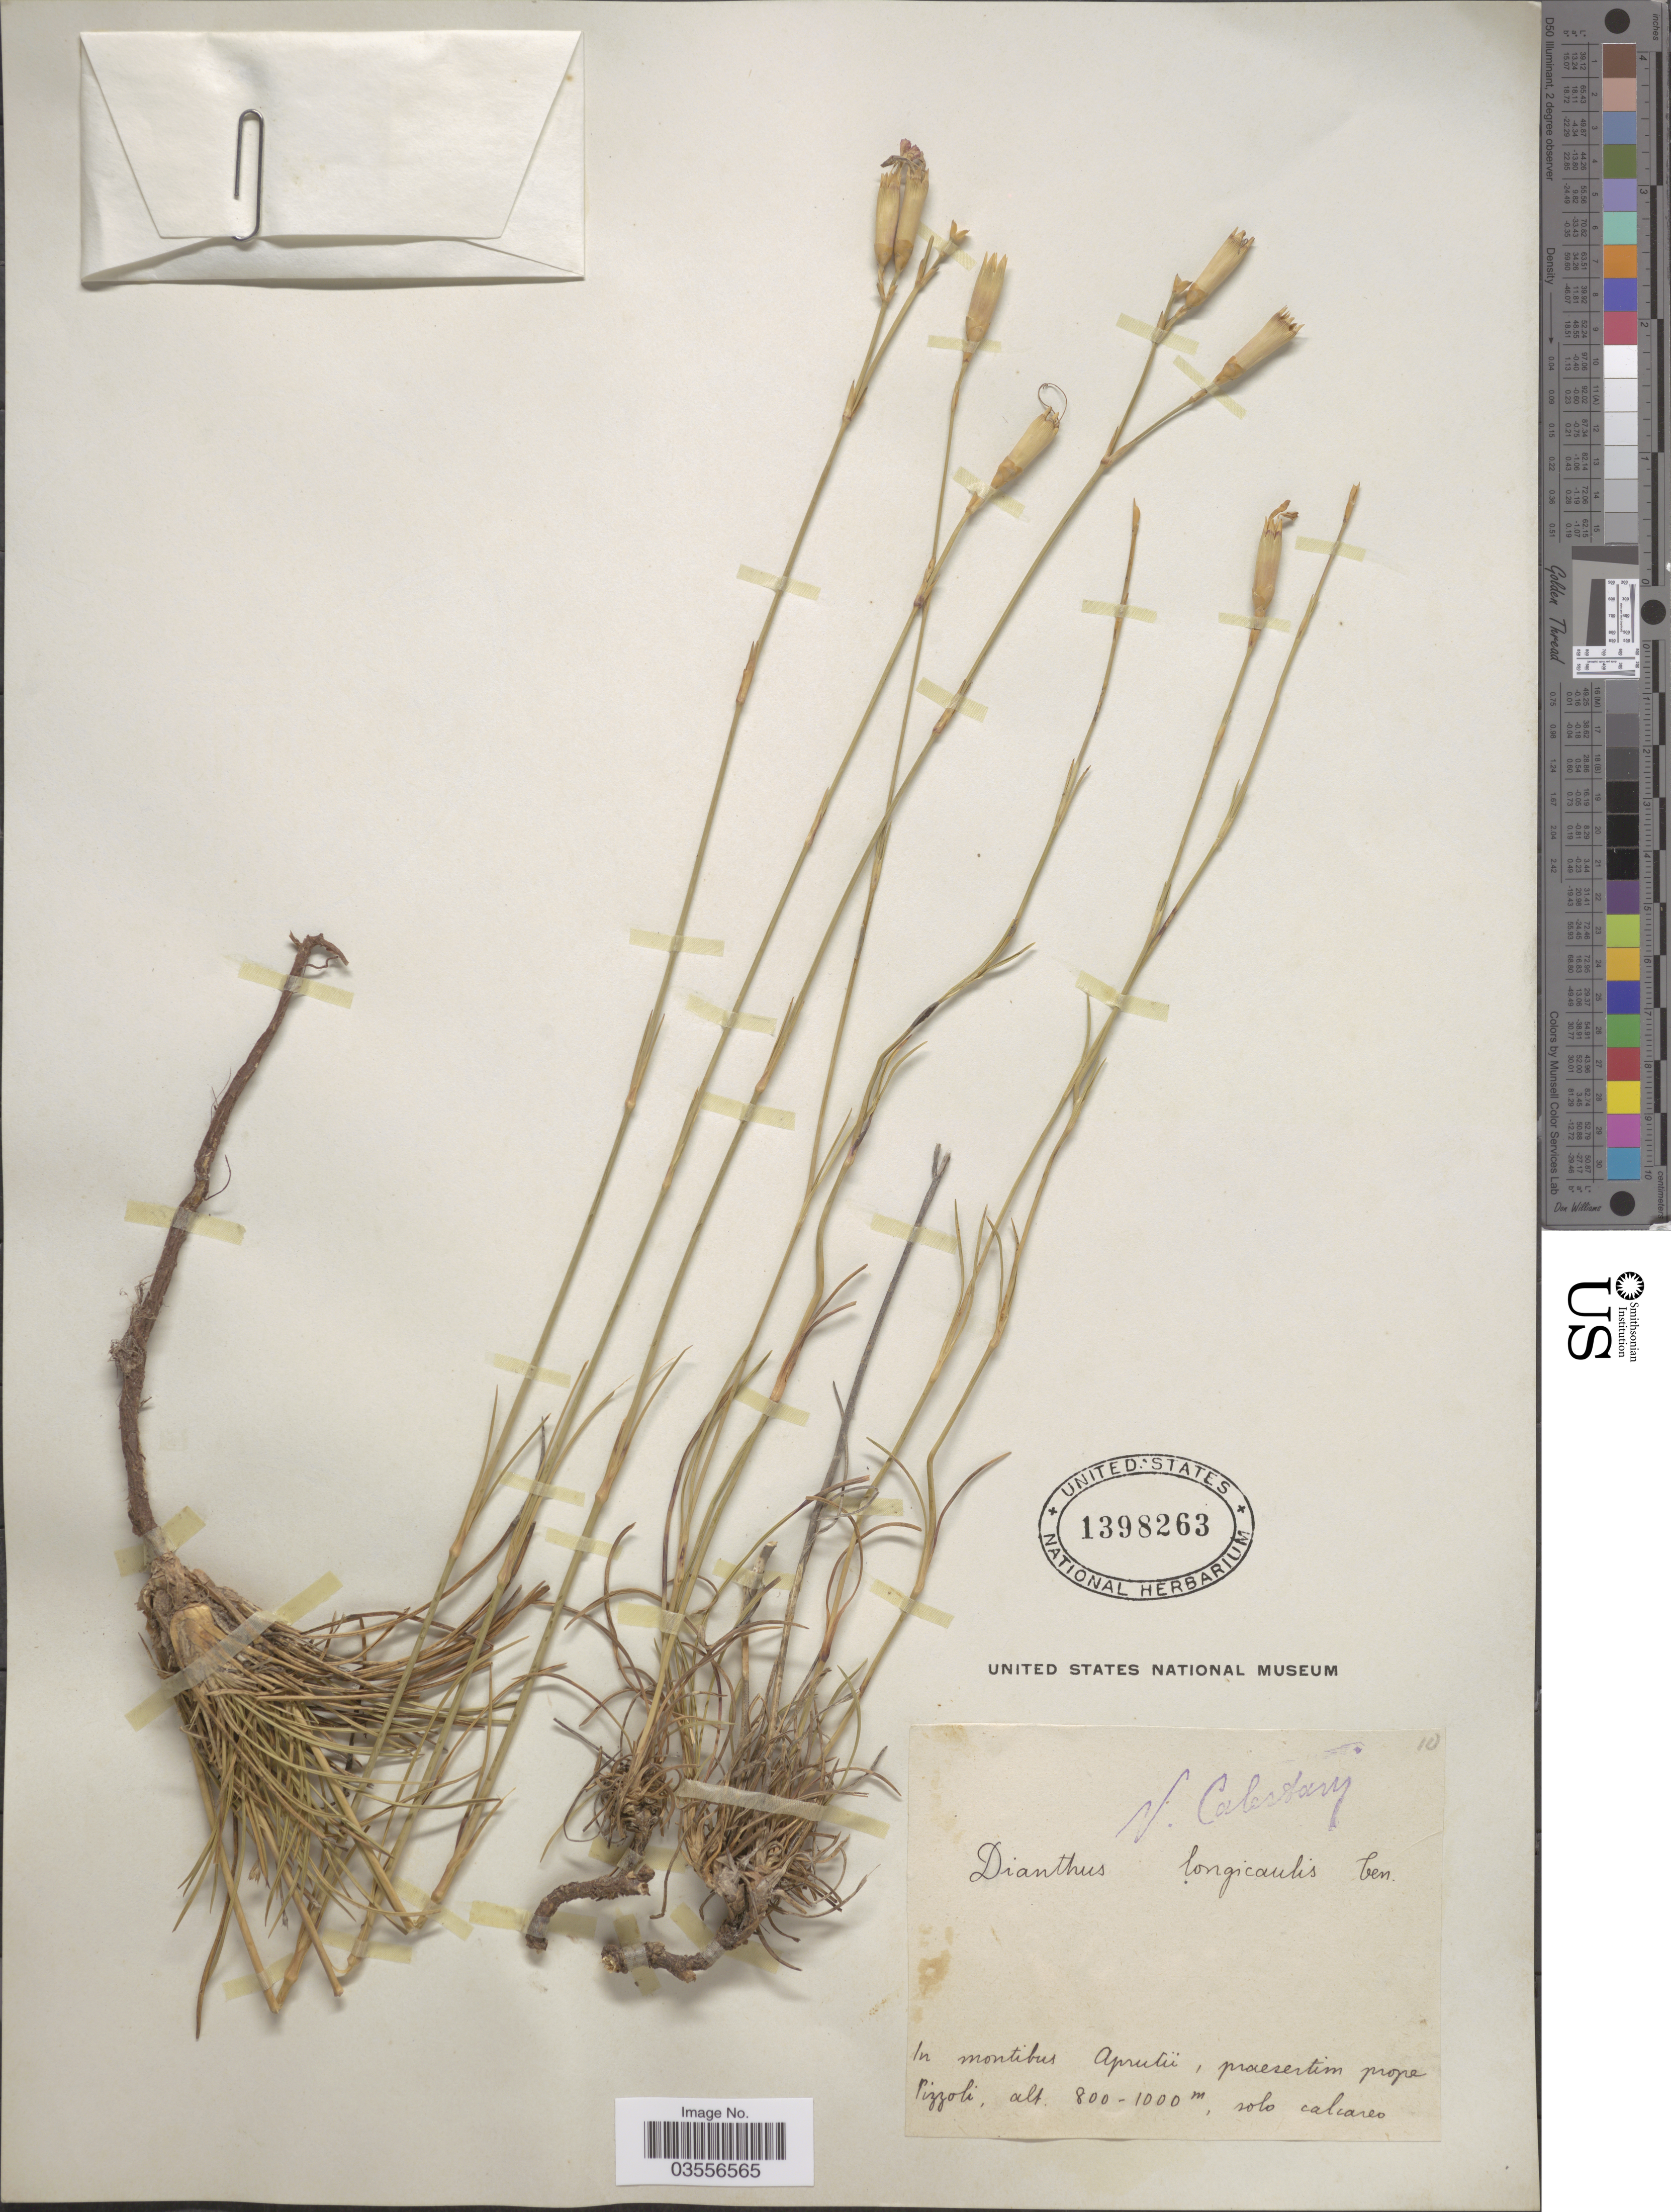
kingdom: Plantae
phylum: Tracheophyta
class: Magnoliopsida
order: Caryophyllales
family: Caryophyllaceae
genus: Dianthus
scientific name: Dianthus longicaulis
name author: Ten.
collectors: N. Calestary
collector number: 10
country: Italy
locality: In montibus Aprutii, praesertim [interpreted] prope Pizzoli.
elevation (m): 800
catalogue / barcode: US 1398263